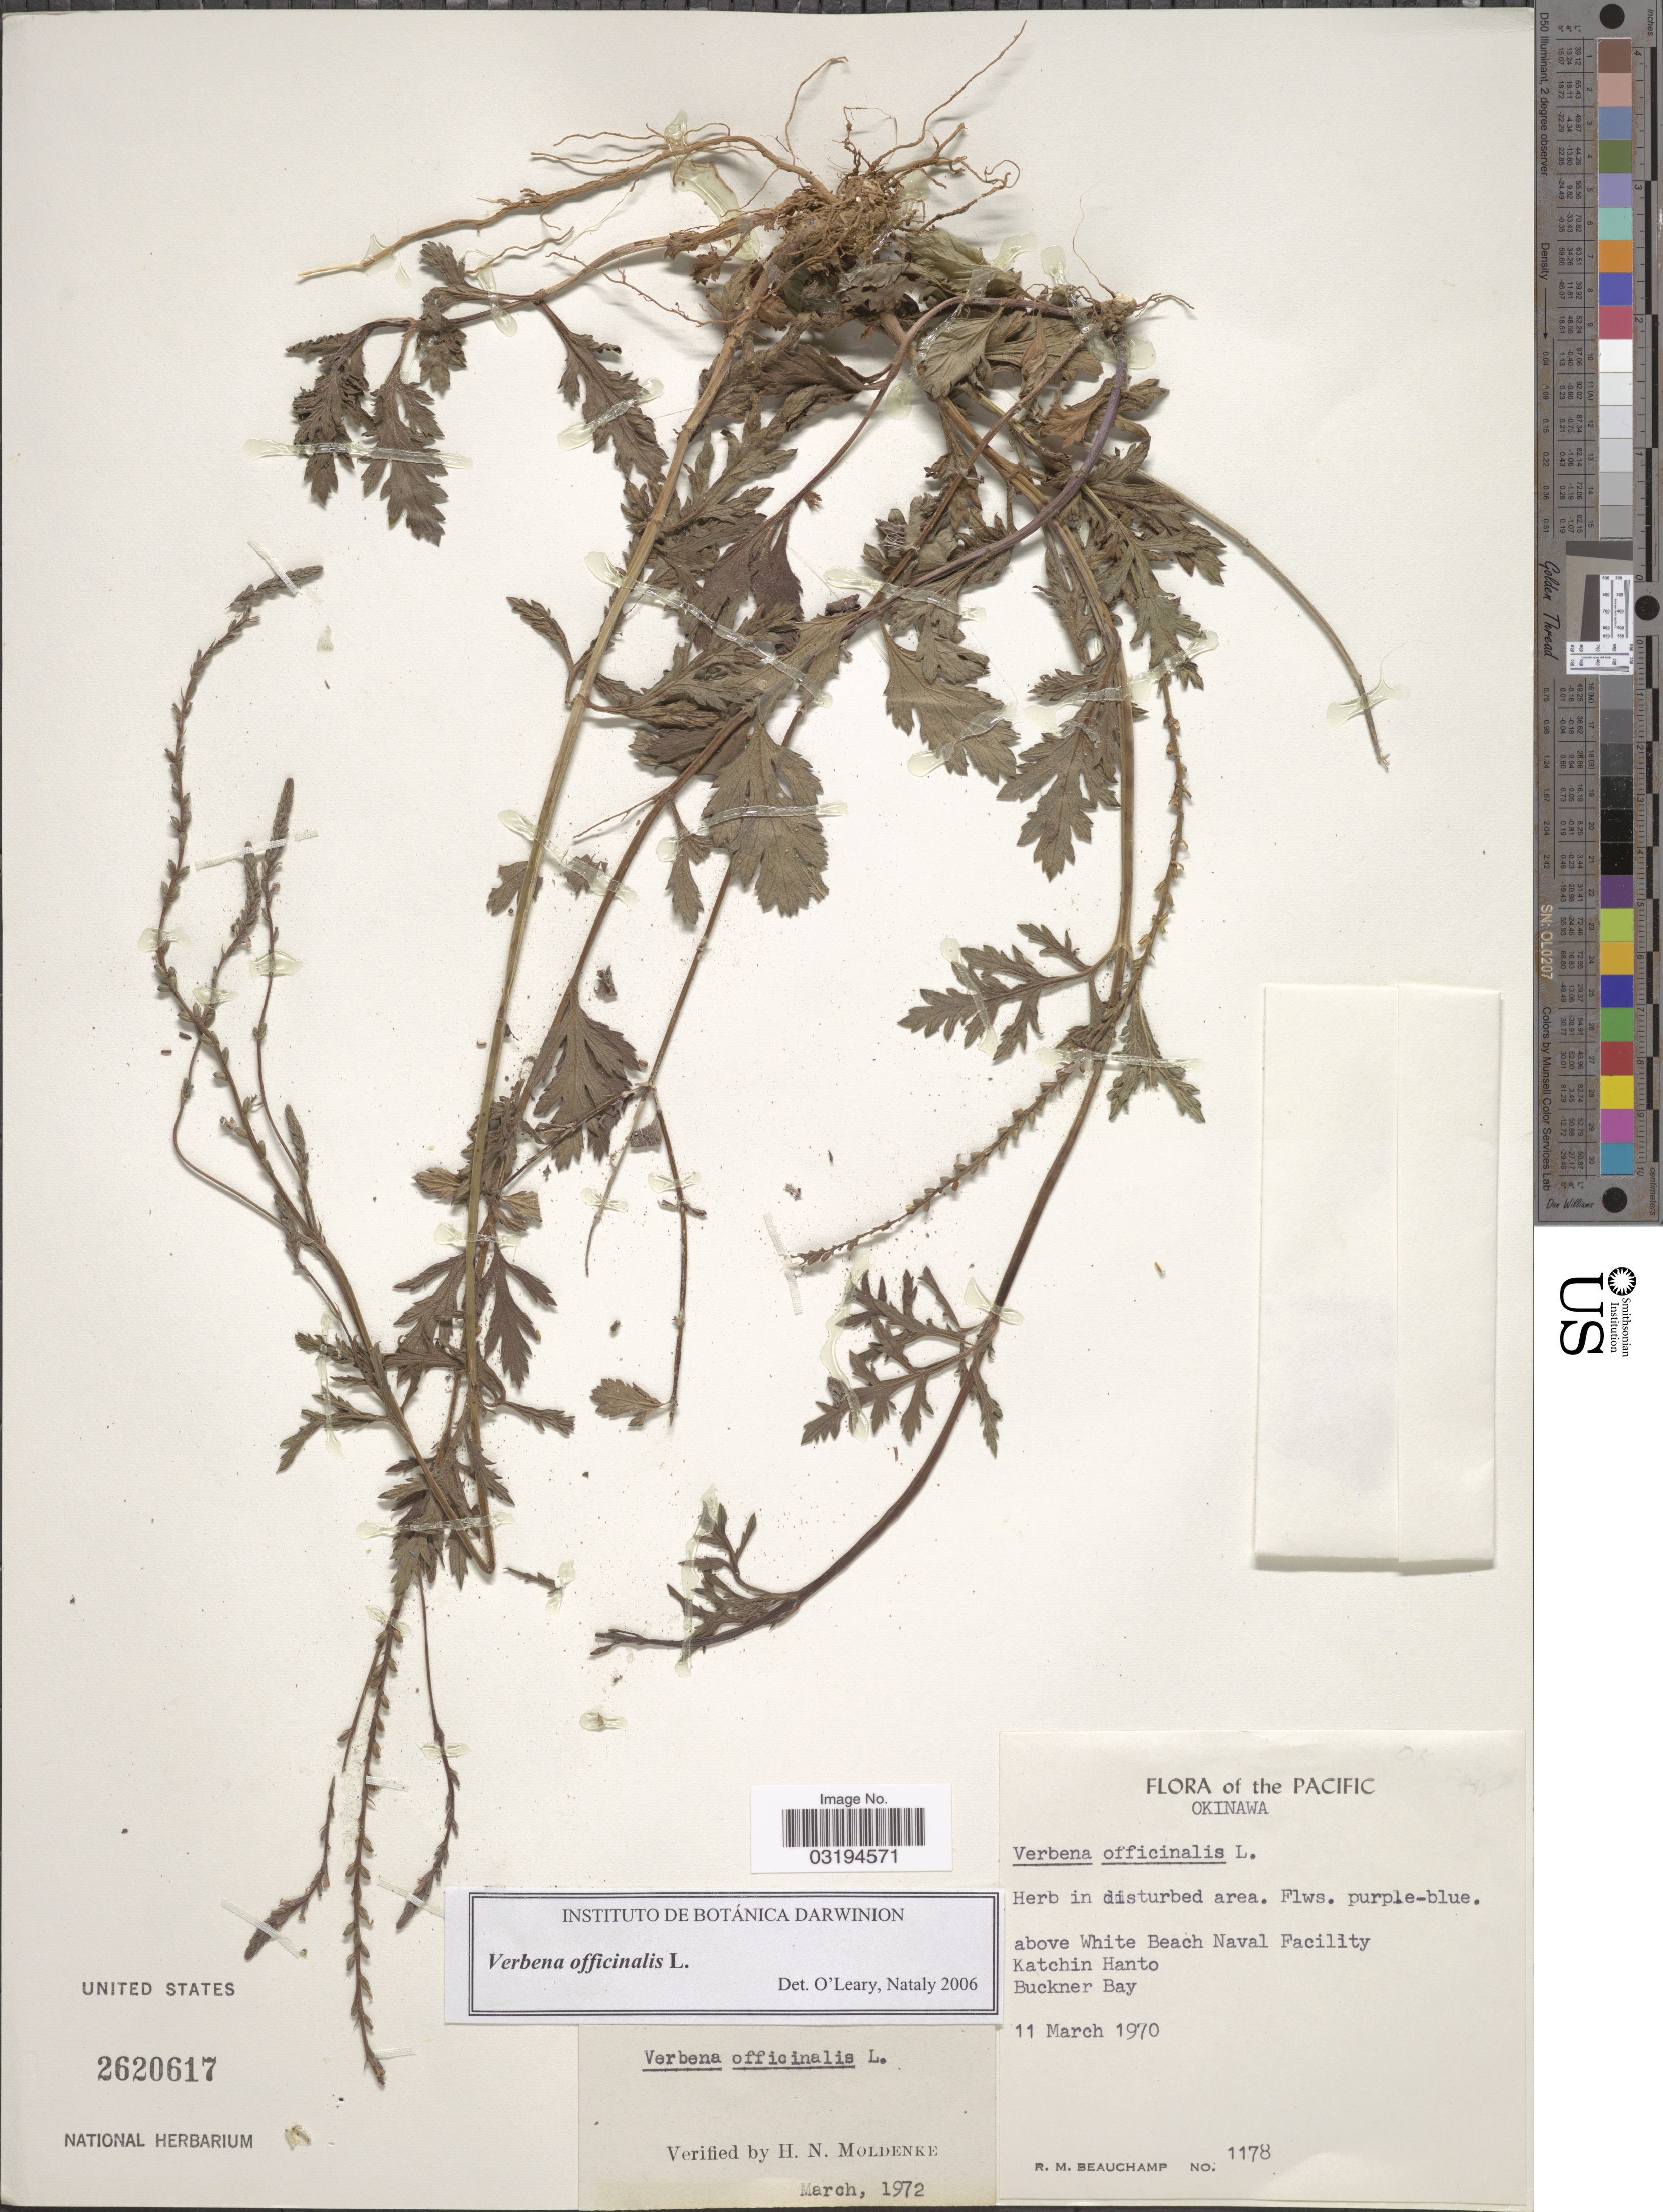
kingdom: Plantae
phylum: Tracheophyta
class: Magnoliopsida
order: Lamiales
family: Verbenaceae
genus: Verbena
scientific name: Verbena officinalis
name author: L.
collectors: R. Beauchamp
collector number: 1178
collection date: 1970-03-11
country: Japan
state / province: Okinawa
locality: The Pacific. Above White Beach Naval Facility. Katchin Hanto. Buckner Bay.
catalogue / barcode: US 2620617